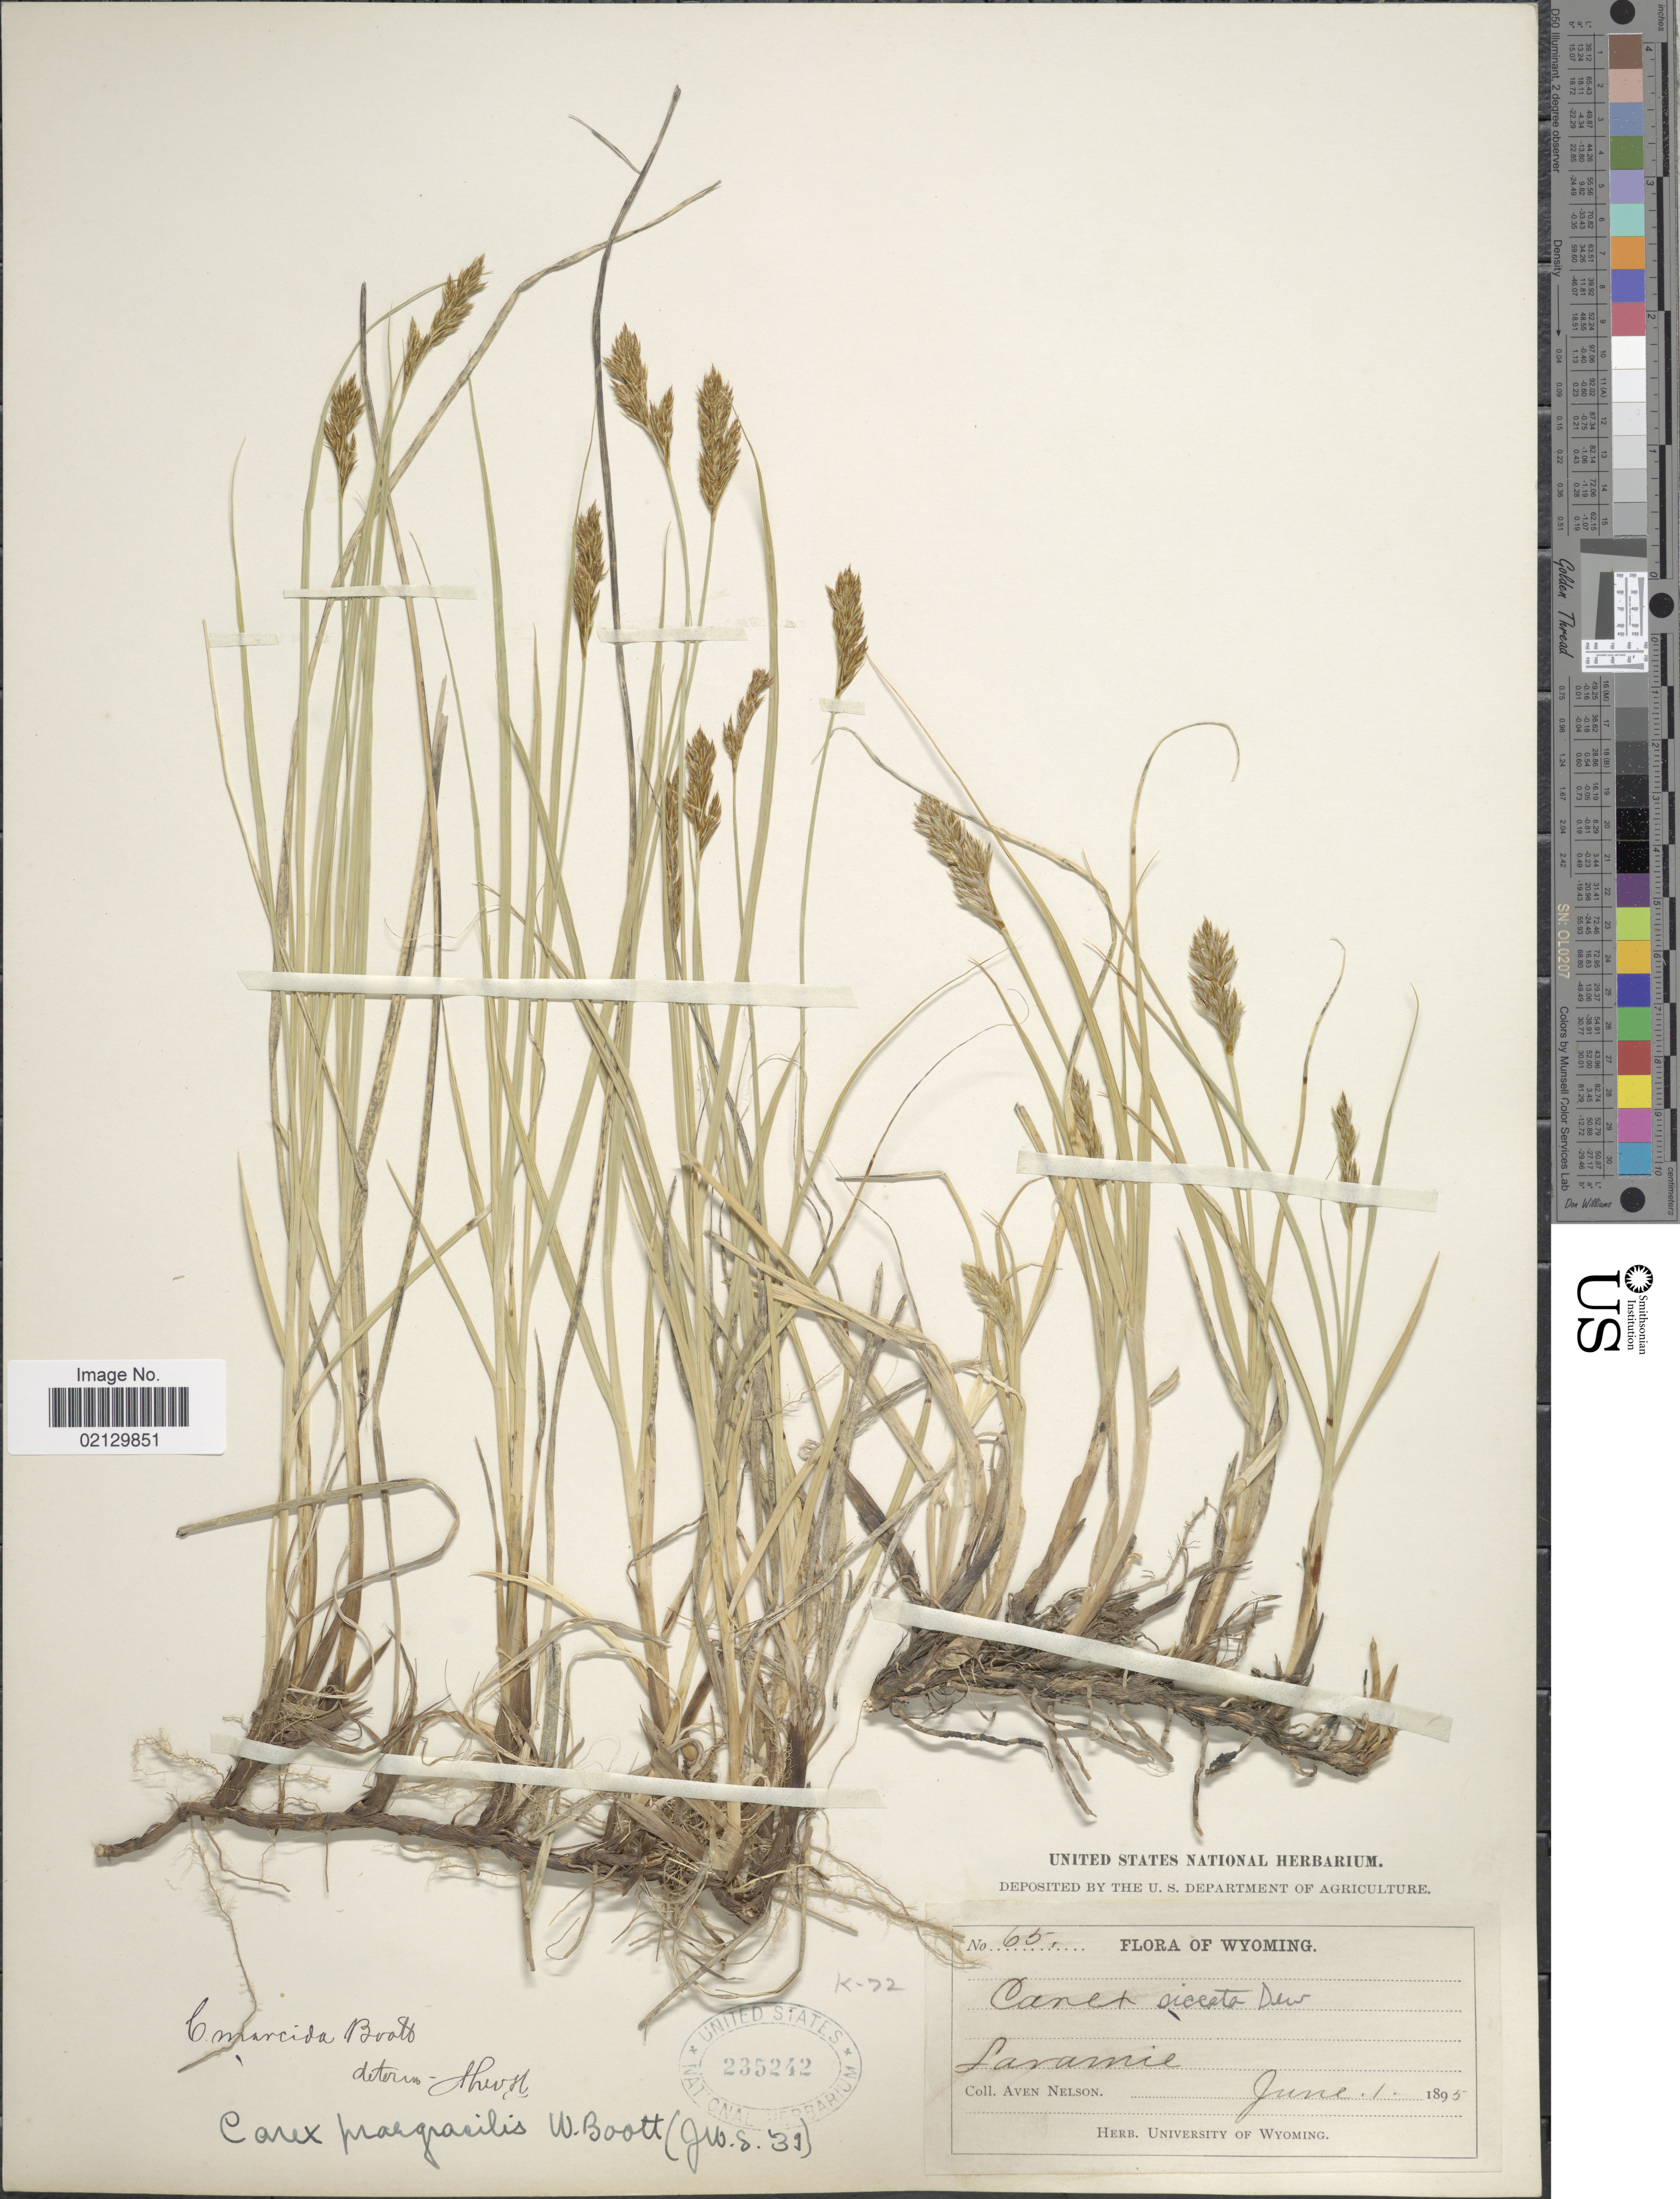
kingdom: Plantae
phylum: Tracheophyta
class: Liliopsida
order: Poales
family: Cyperaceae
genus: Carex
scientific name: Carex praegracilis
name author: W. Boott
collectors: A. Nelson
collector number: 65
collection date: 1895-06-01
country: United States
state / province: Wyoming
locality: Wyoming Laramie,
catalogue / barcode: US 235242